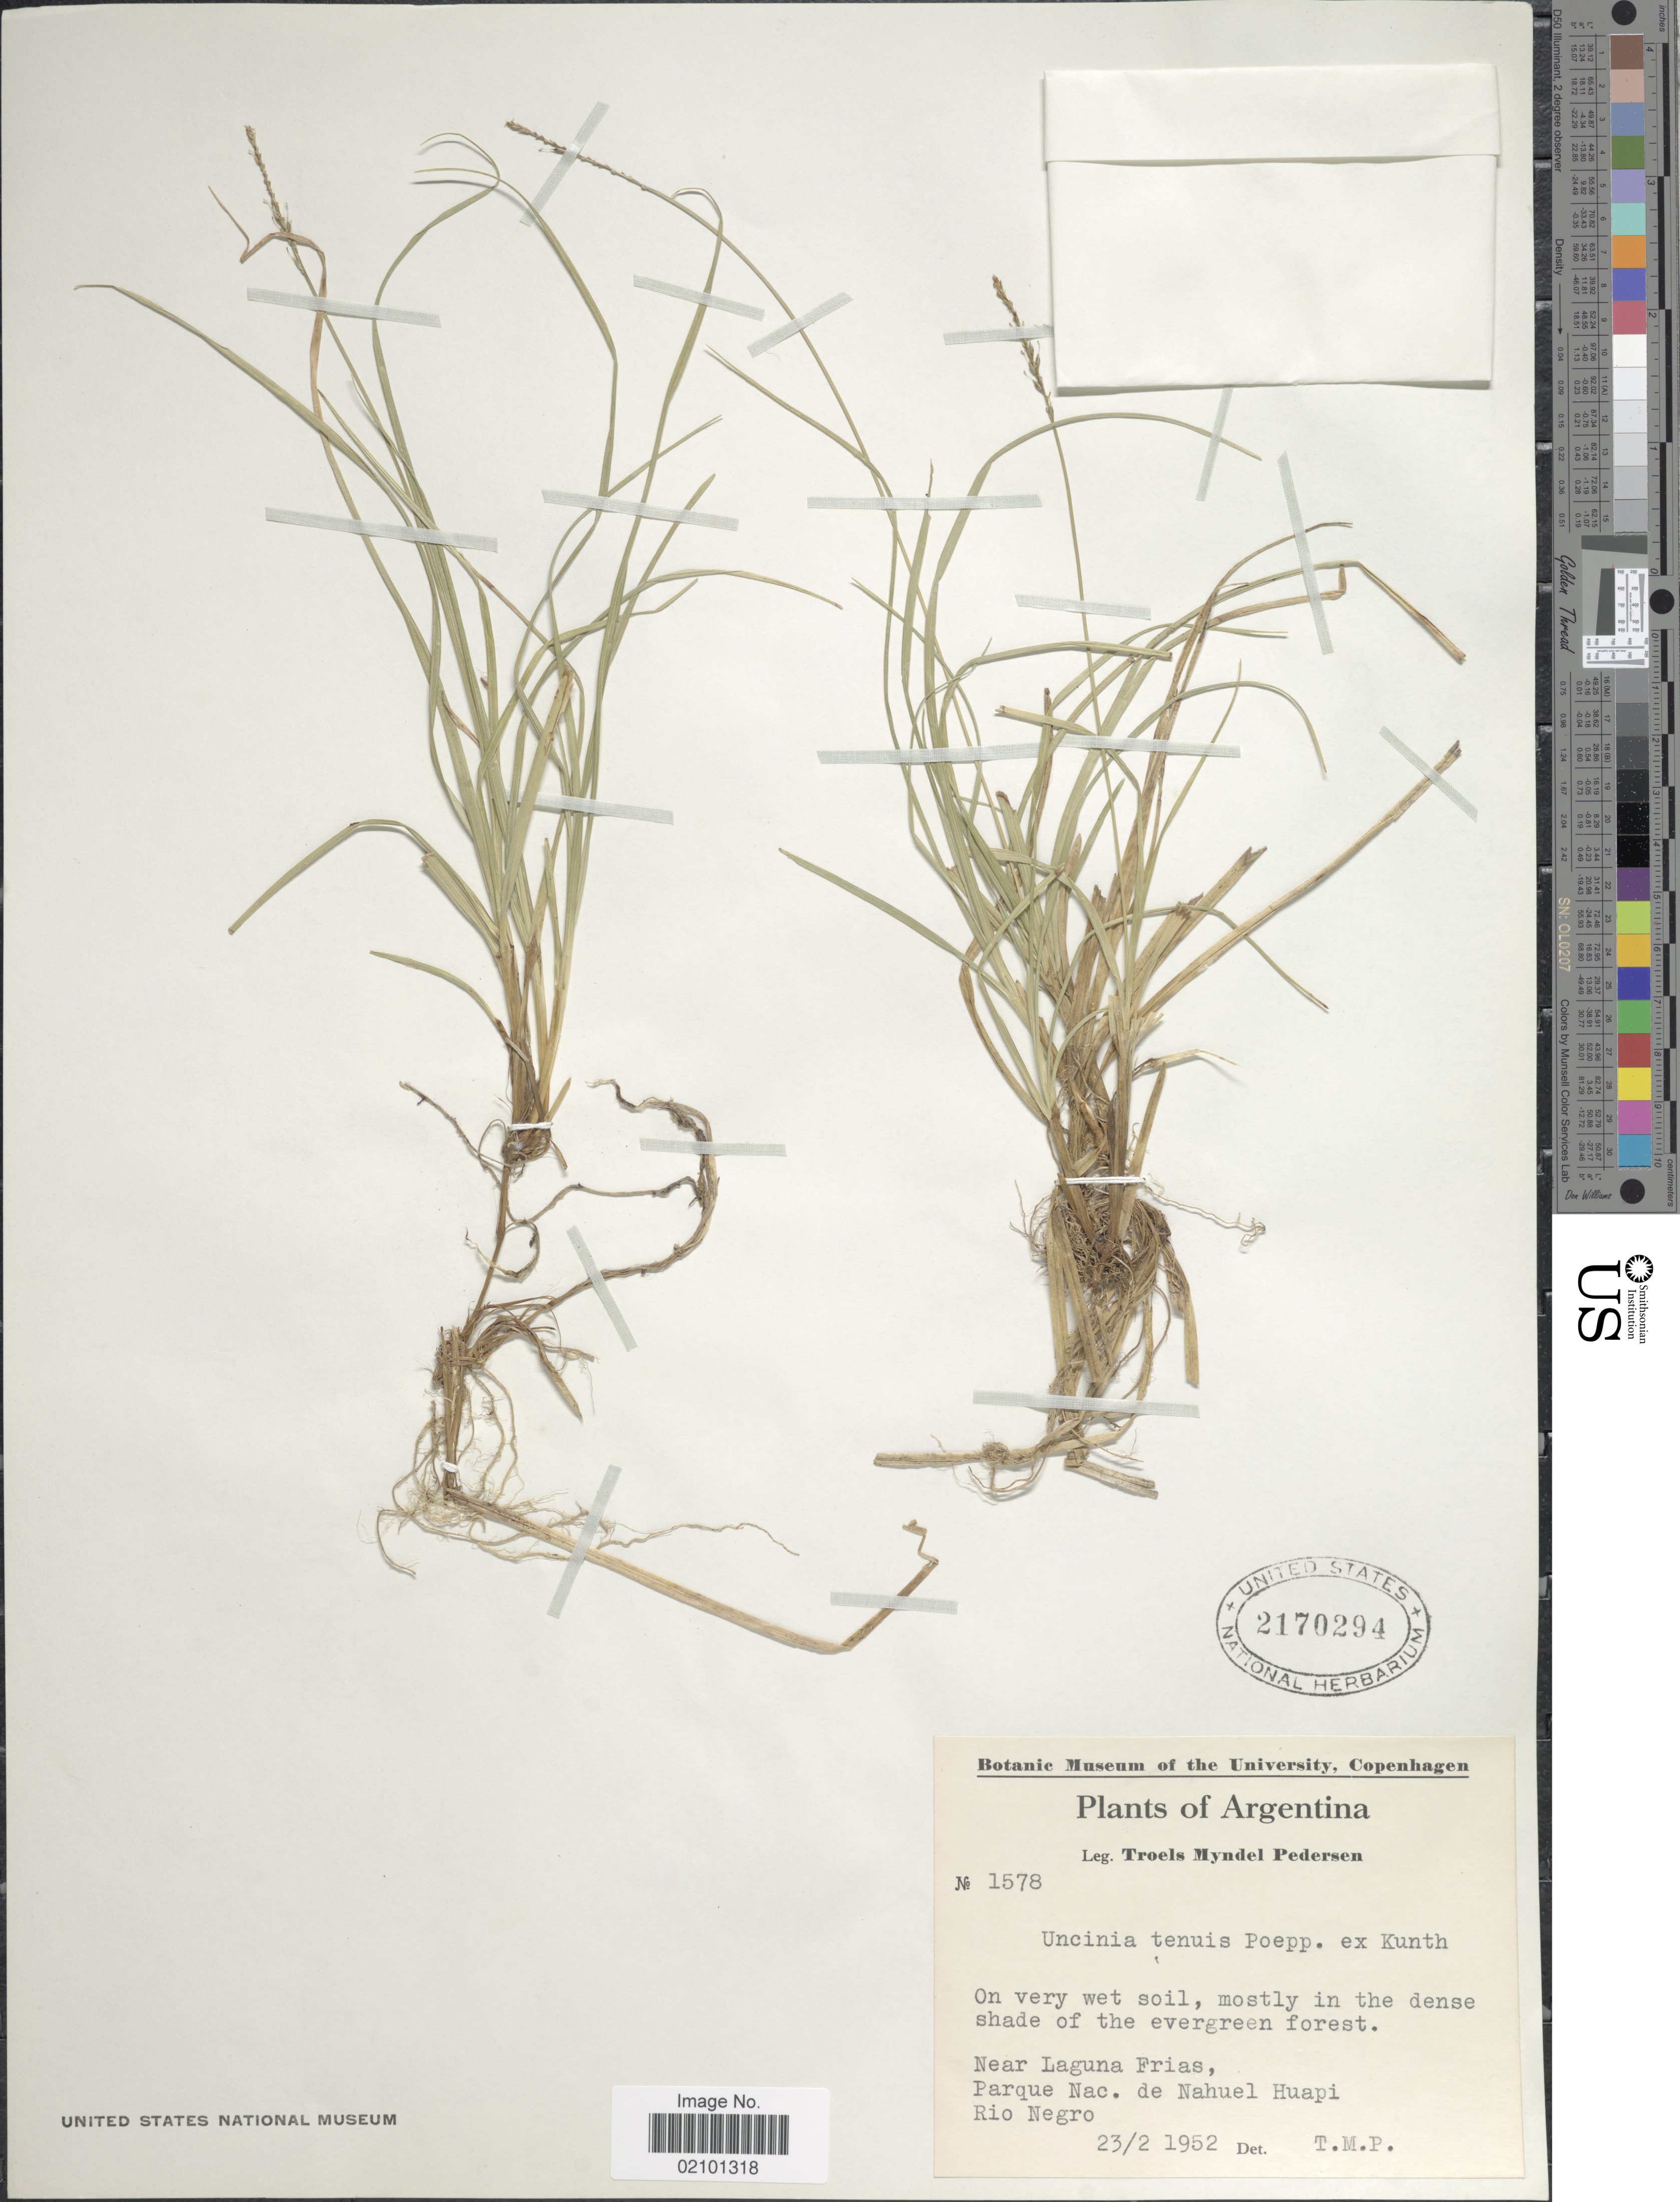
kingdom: Plantae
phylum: Tracheophyta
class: Liliopsida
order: Poales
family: Cyperaceae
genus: Carex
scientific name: Carex firmula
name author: (Kük.) J.R. Starr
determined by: Strong, Mark T., (BOT), Smithsonian Institution - National Museum of Natural History (UNITED STATES)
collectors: T. Pederson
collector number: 1578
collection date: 1952-02-23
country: Argentina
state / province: Rio Negro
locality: Near Laguna Frias, Parque Nac. de Nahuel Huapi.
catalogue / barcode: US 2170294